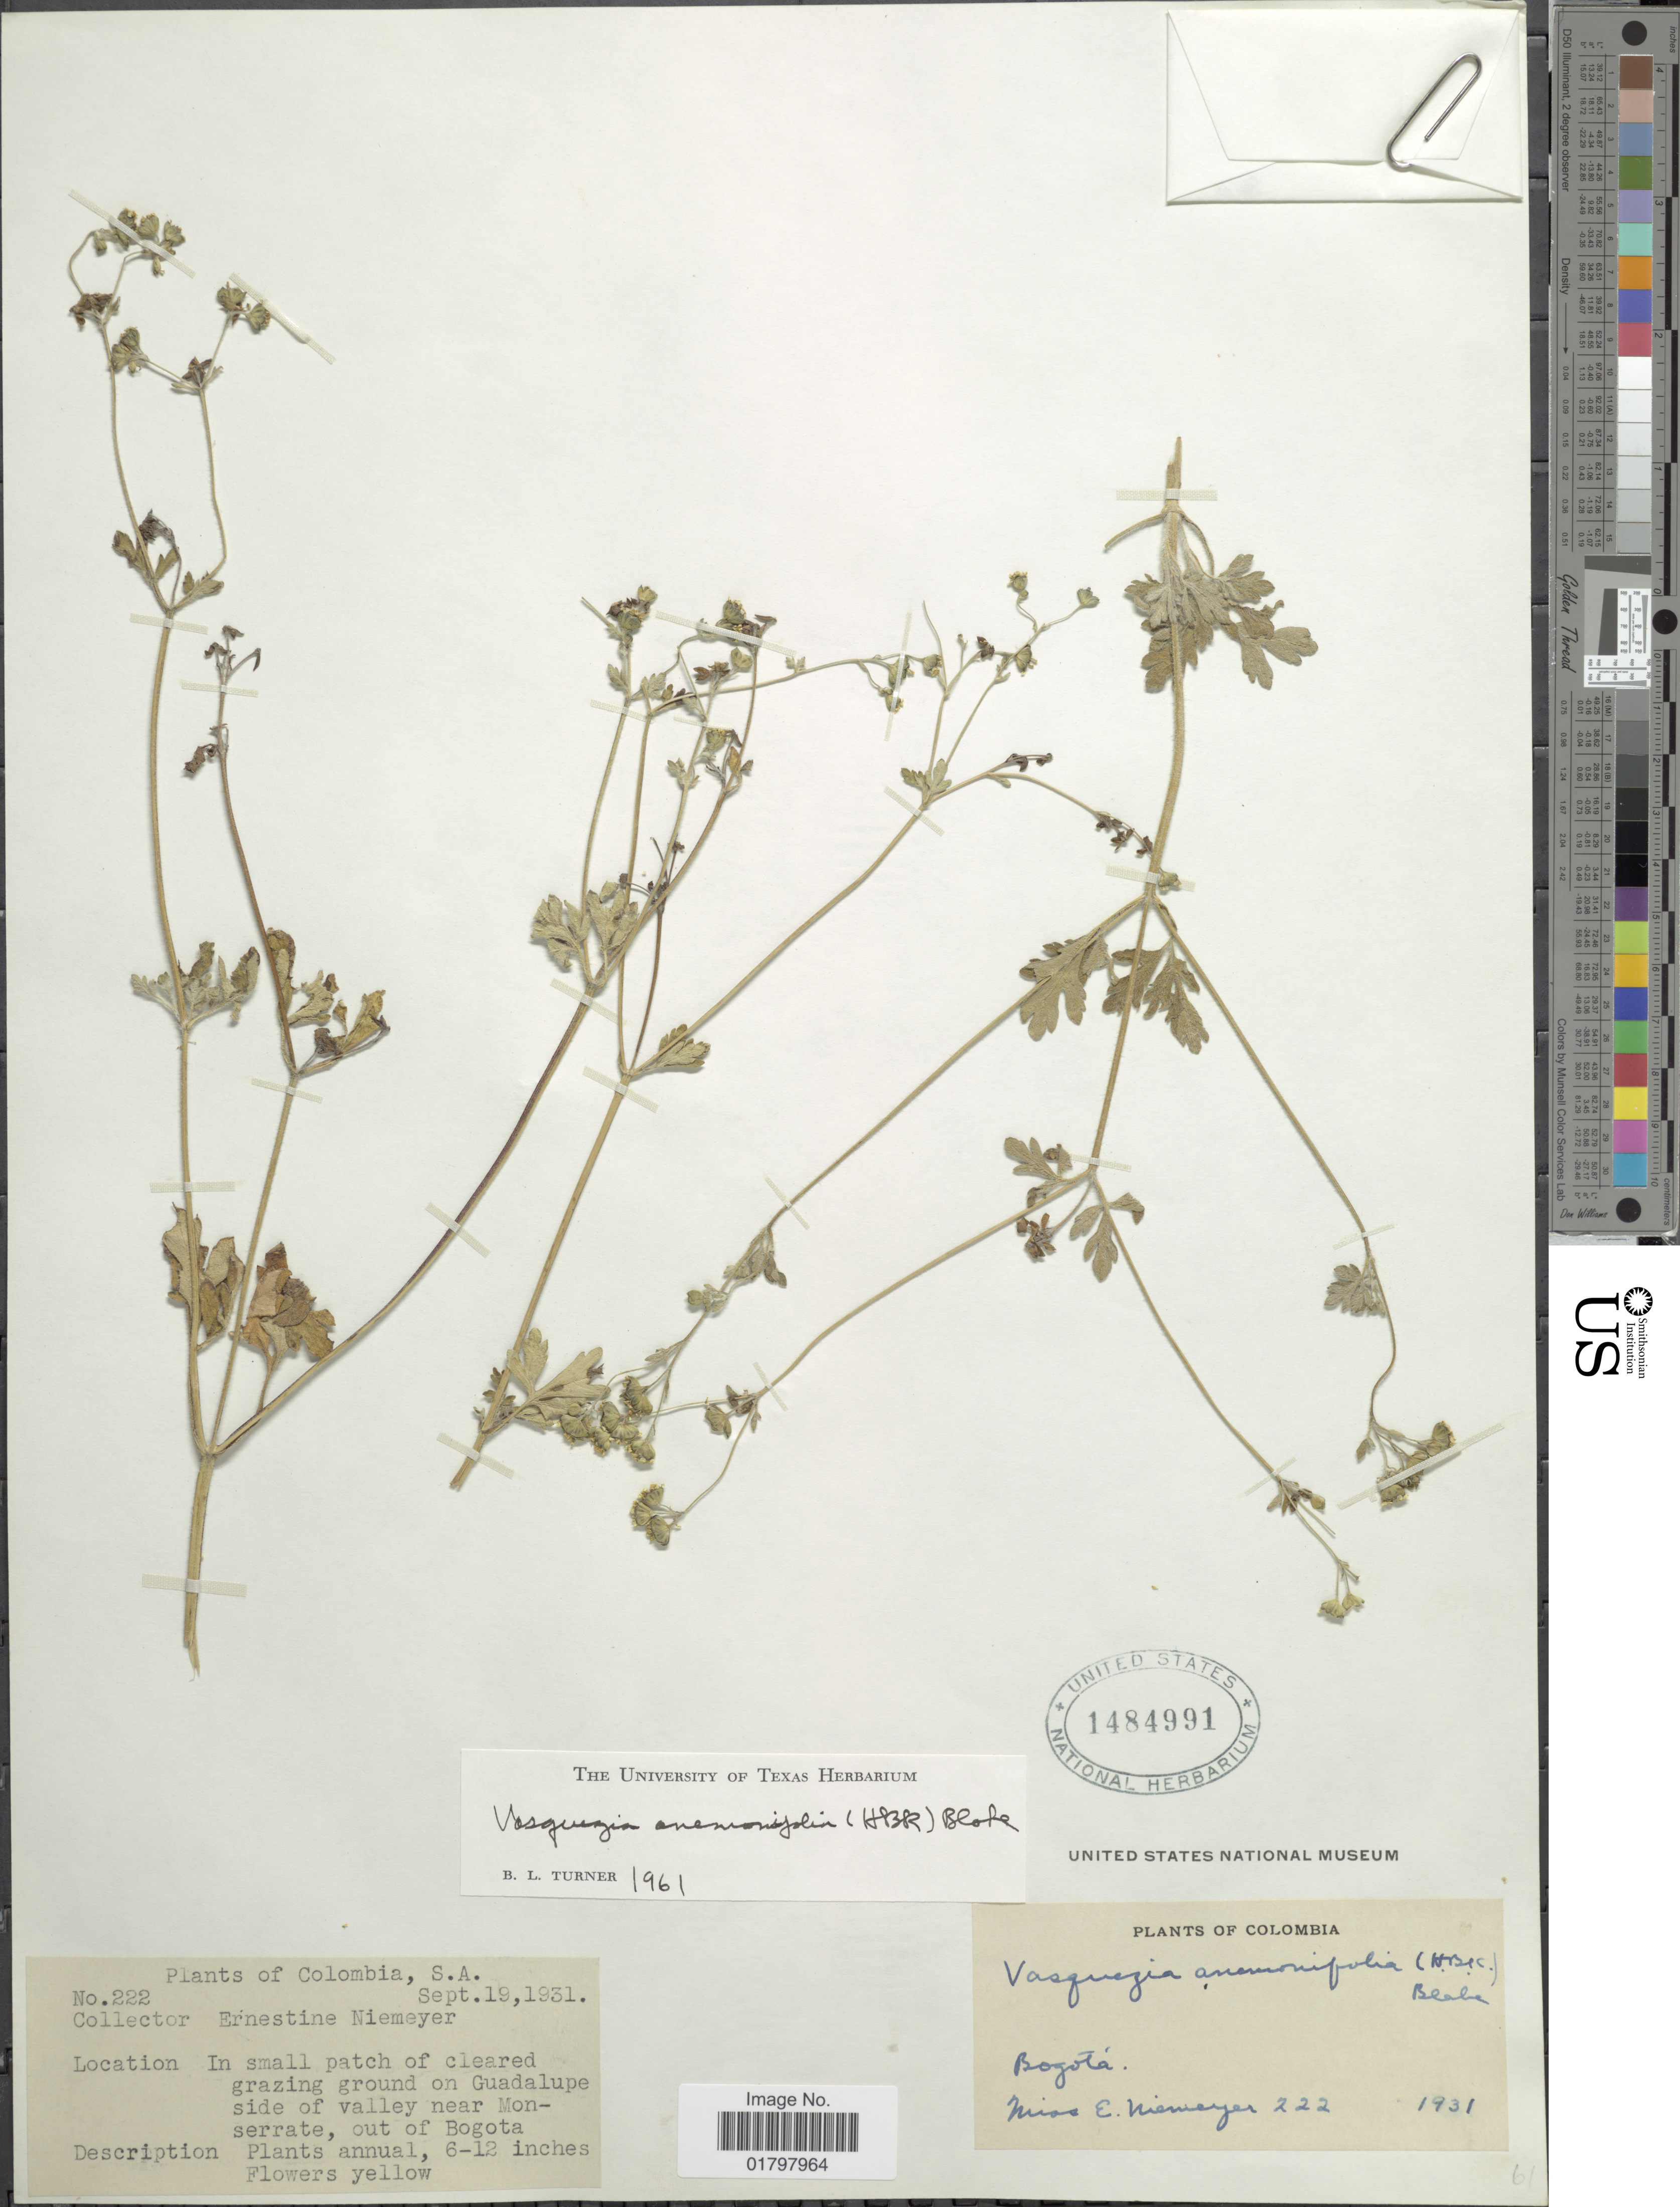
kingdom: Plantae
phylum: Tracheophyta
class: Magnoliopsida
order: Asterales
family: Asteraceae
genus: Vasquesia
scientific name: Vasquesia anemonifolia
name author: (Kunth) Less.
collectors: E. H. Niemeyer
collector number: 222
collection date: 1931-09-19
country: Colombia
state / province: Bogota D.C.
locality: In small patch of cleared grazing ground on Guadalupe side of valley near Monserrate, out of Bogota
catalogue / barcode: US 1484991